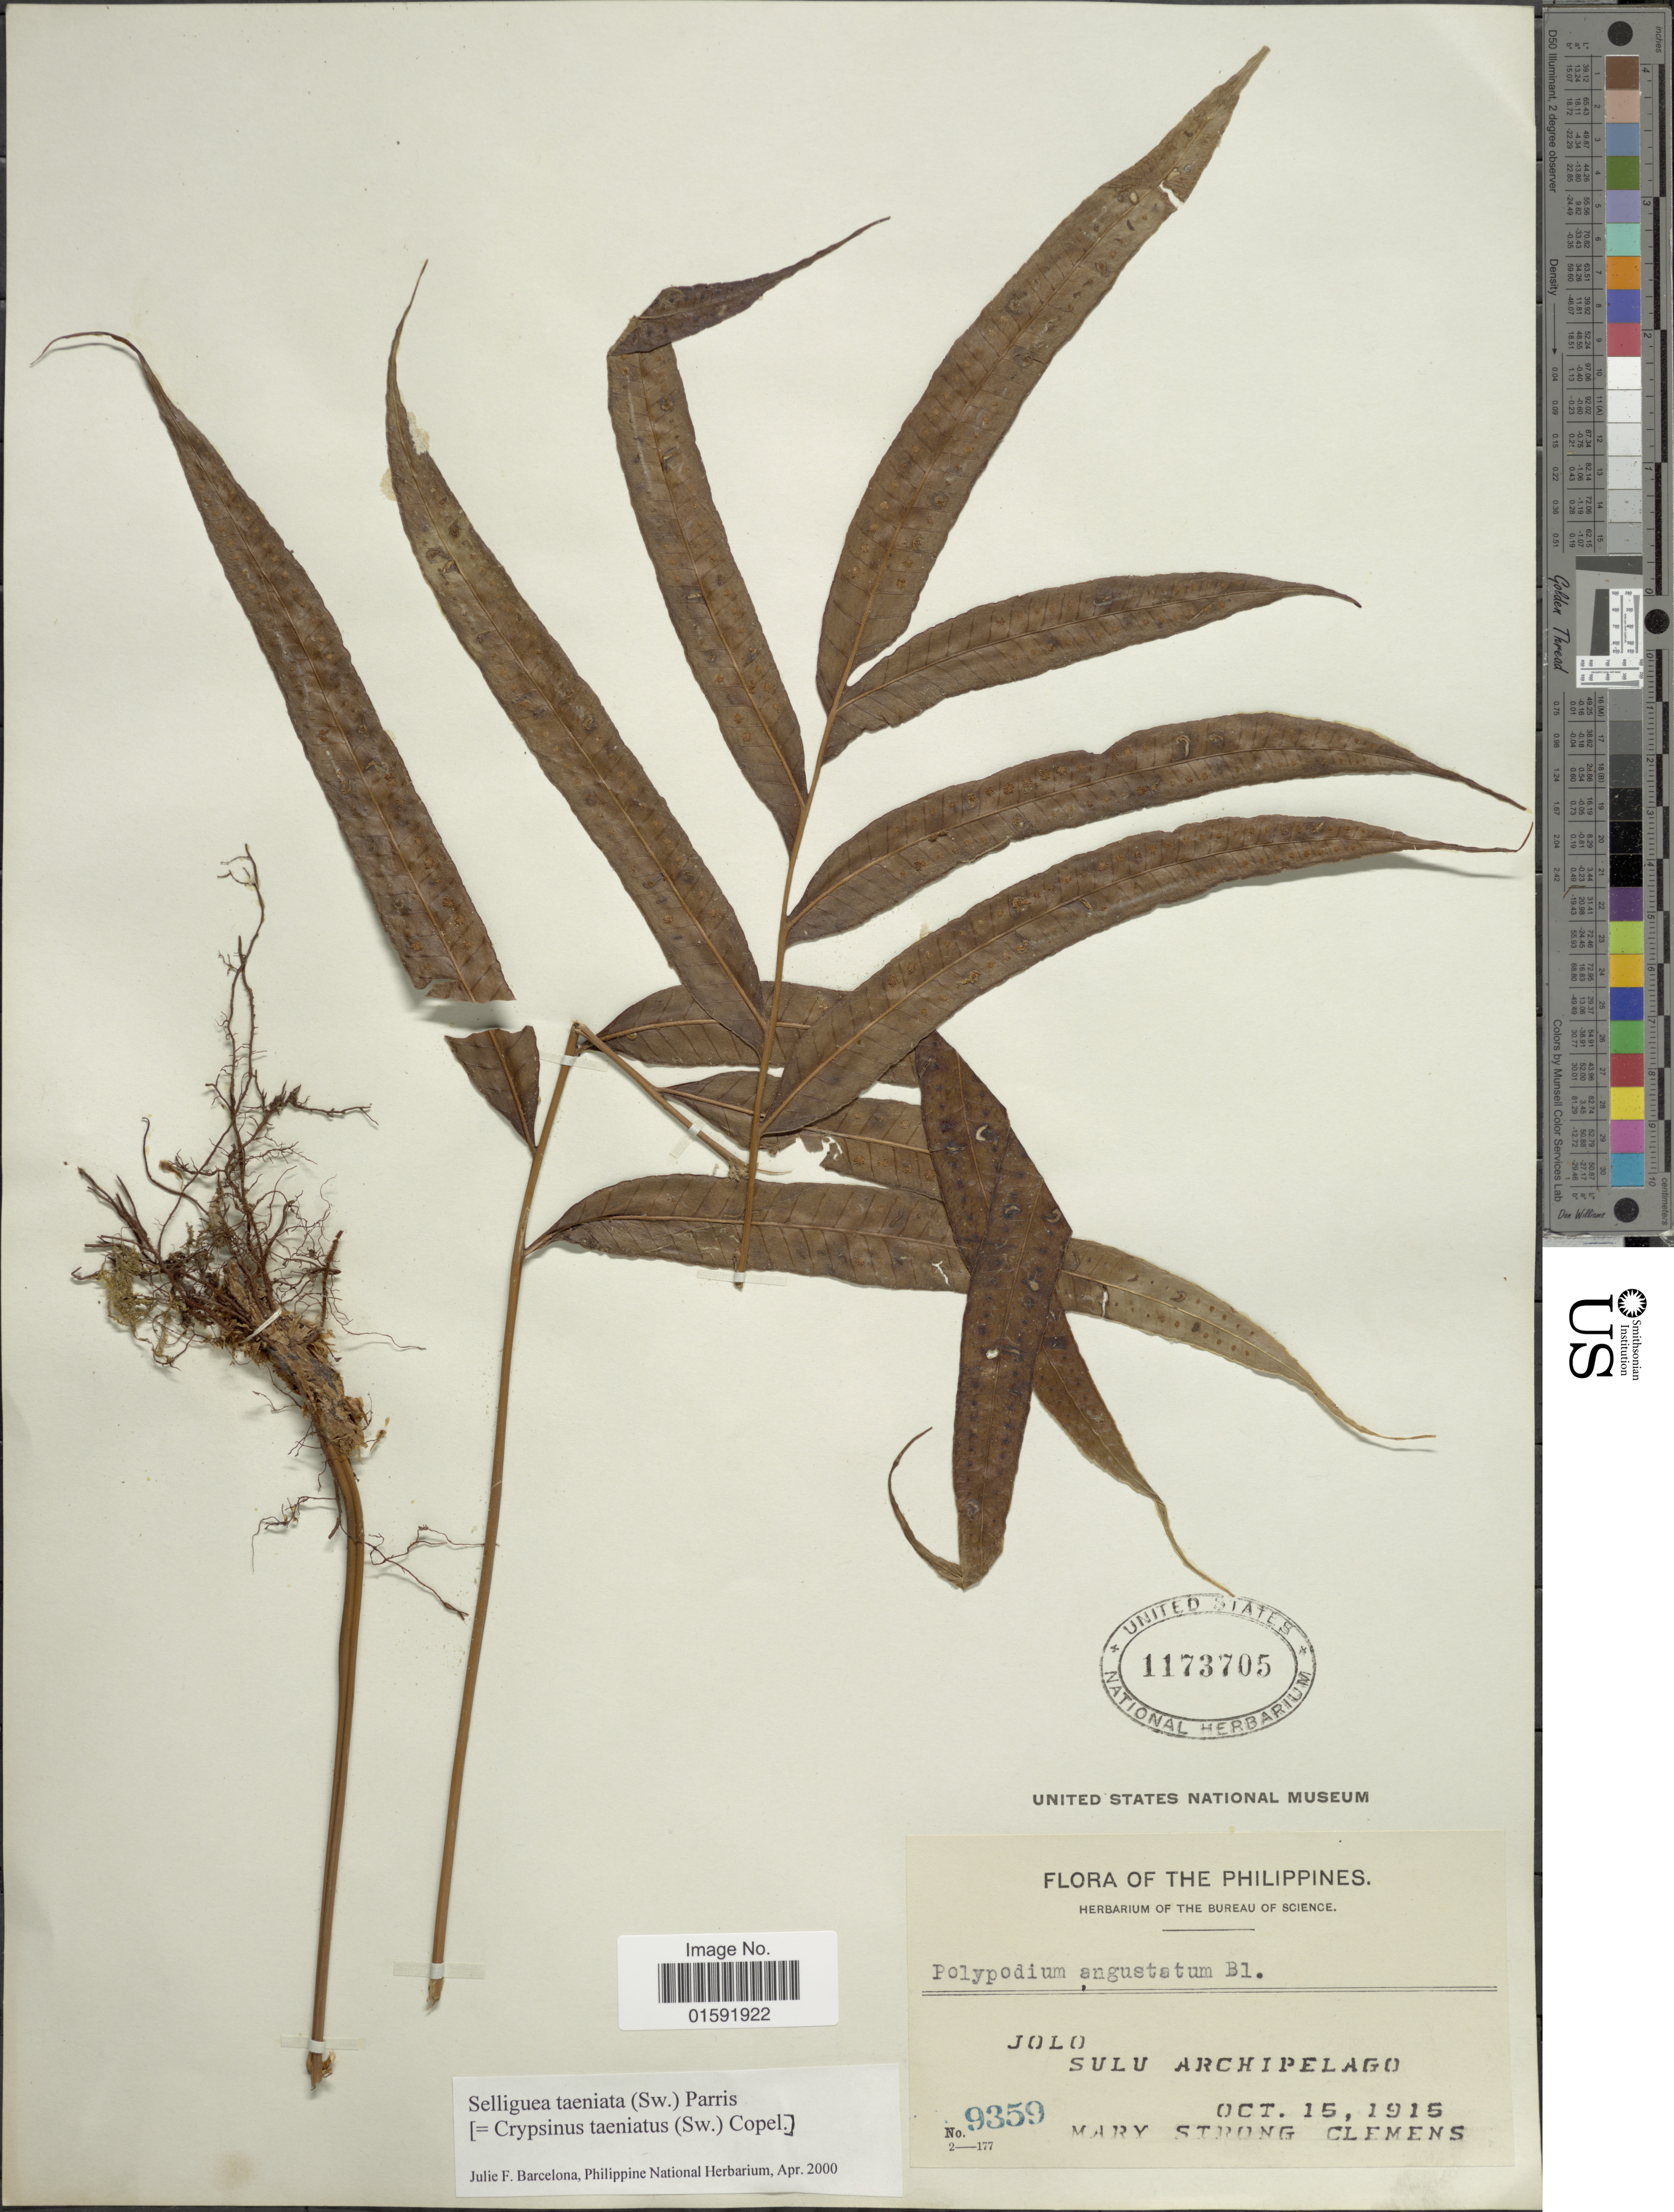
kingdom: Plantae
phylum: Tracheophyta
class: Polypodiopsida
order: Polypodiales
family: Polypodiaceae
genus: Selliguea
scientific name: Selliguea taeniata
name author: Parris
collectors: M. S. Clemens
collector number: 9359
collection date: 1915-10-15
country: Philippines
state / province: Muslim Mindanao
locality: Jolo, Sulu Archipelago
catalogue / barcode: US 1173705